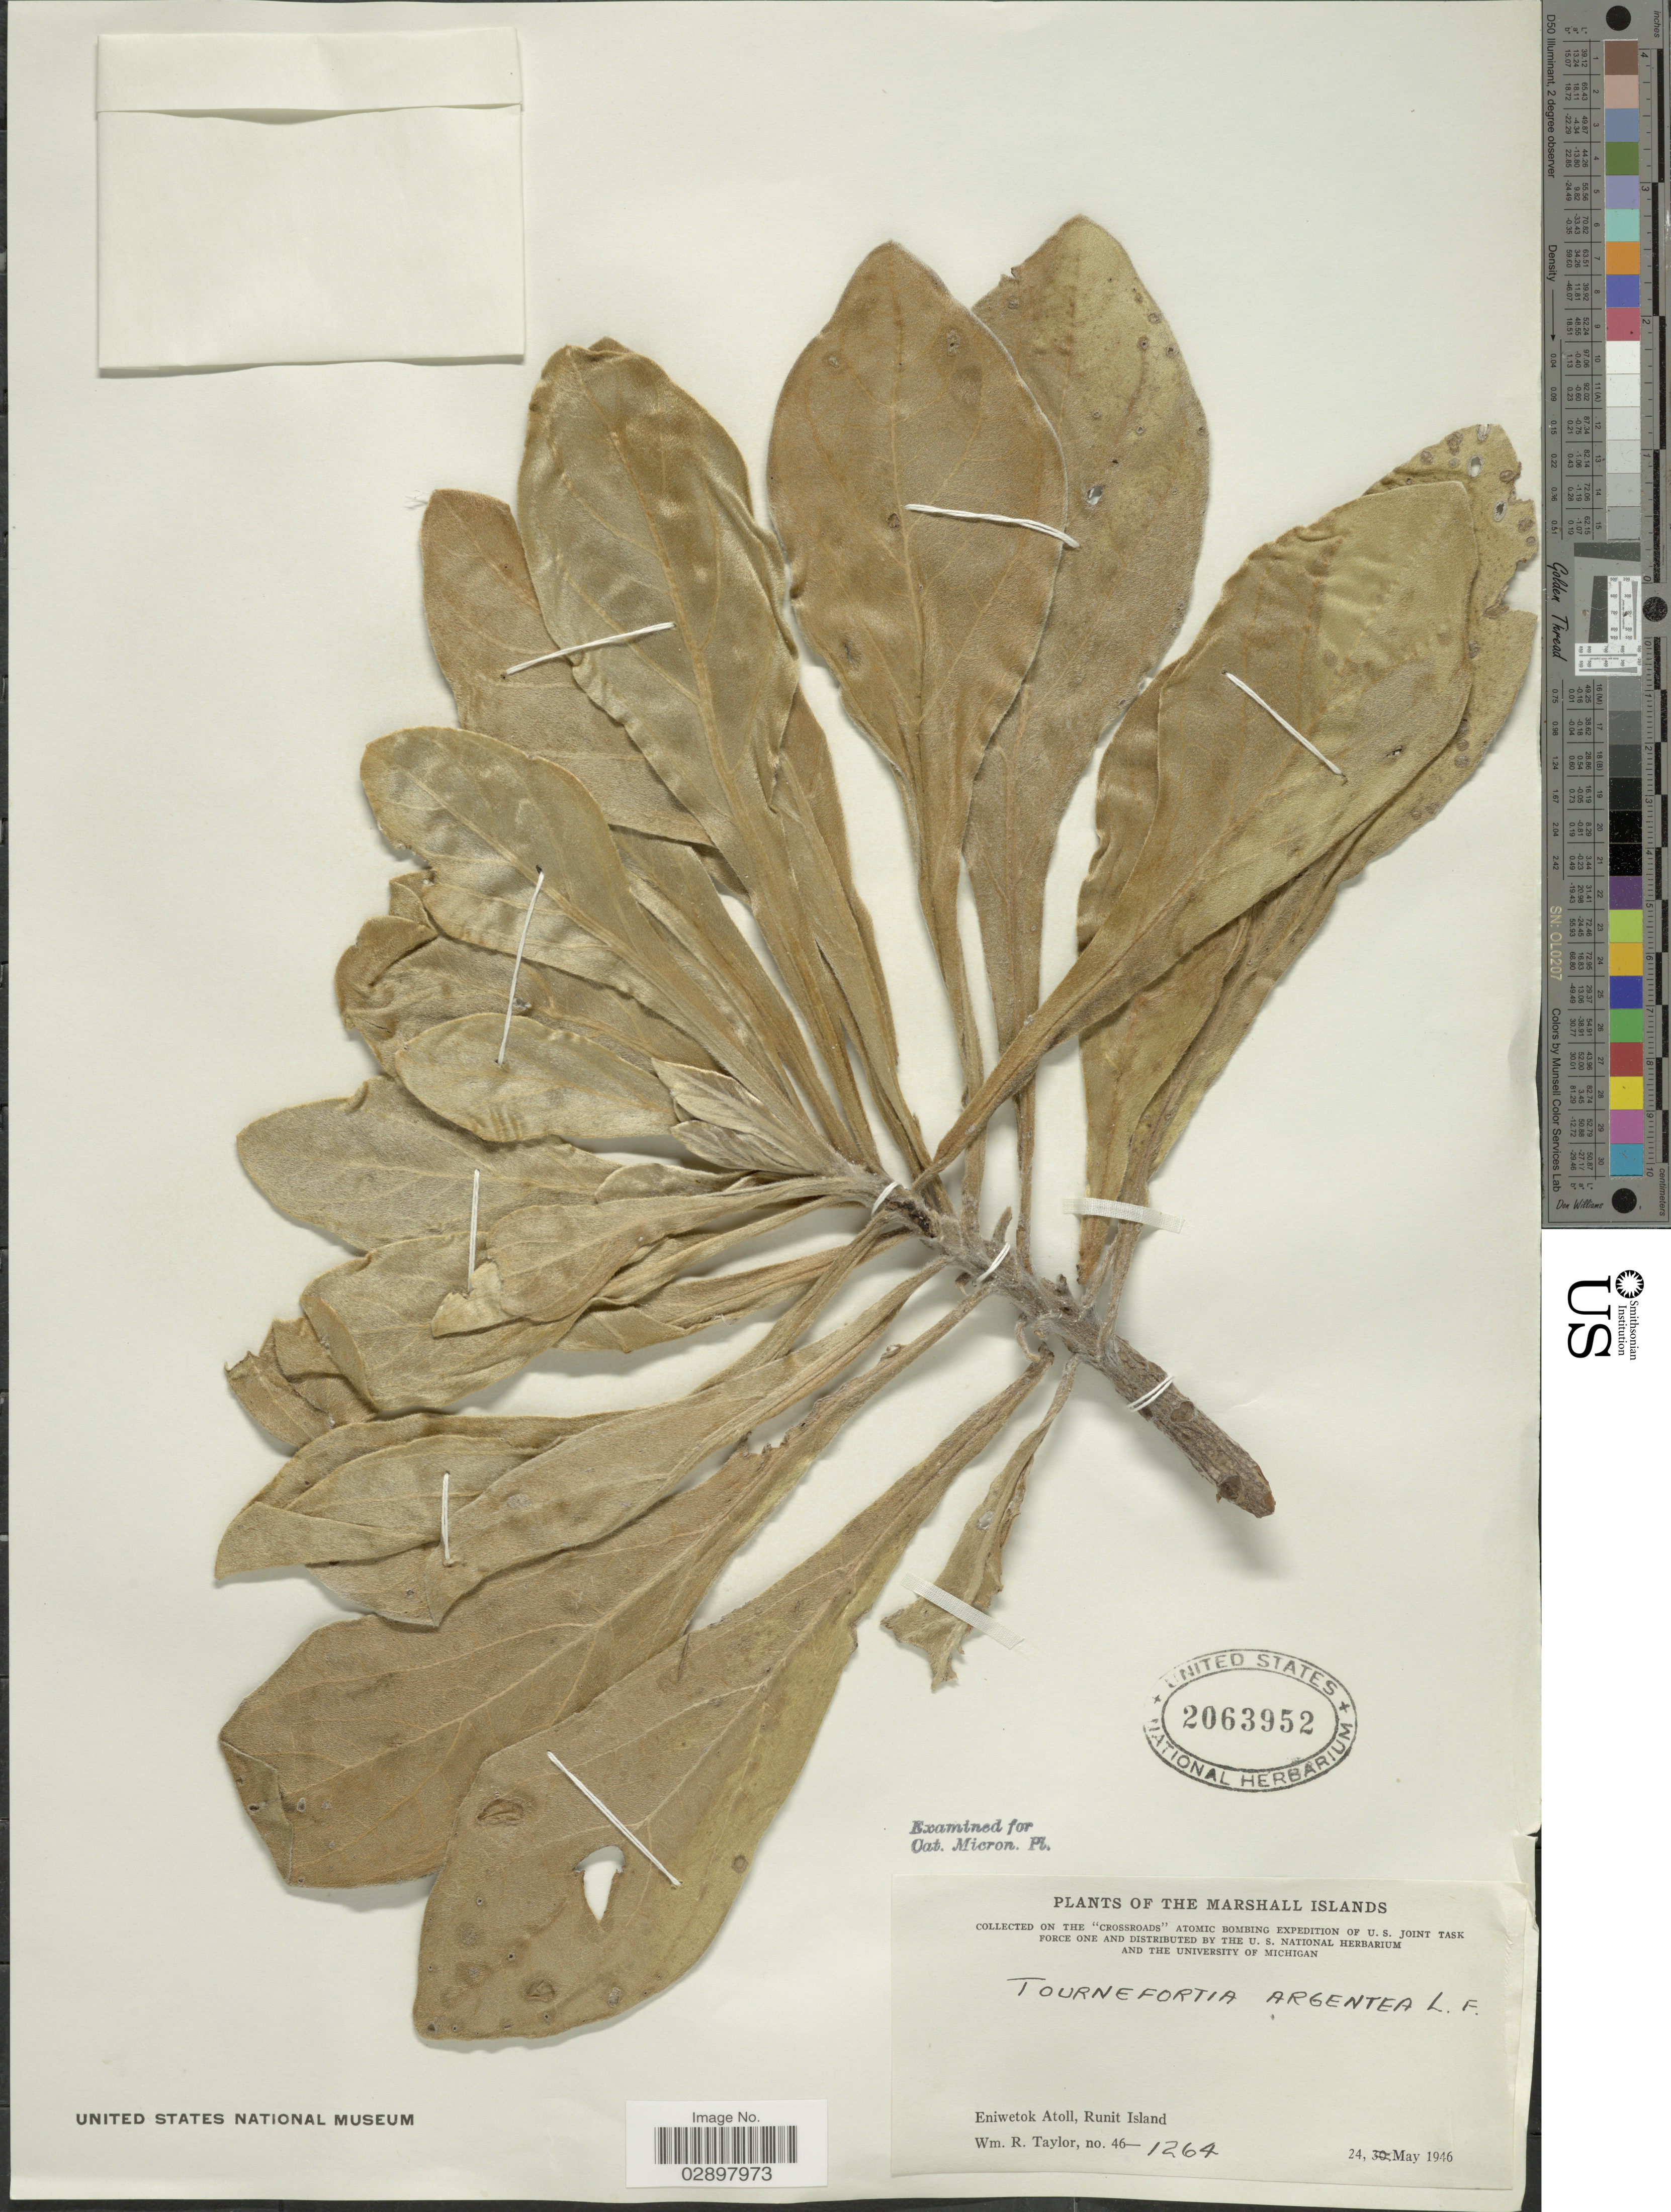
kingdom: Plantae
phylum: Tracheophyta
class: Magnoliopsida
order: Boraginales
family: Heliotropiaceae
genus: Heliotropium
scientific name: Heliotropium arboreum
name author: (Blanco) Mabberley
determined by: Wagner, W. L., (BOT), Smithsonian Institution - National Museum of Natural History (UNITED STATES)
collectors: W. R. Taylor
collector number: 46-1264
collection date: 1946-05-24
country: Marshall Islands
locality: Eniwetok Atoll, Runit Island.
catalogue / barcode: US 2063952